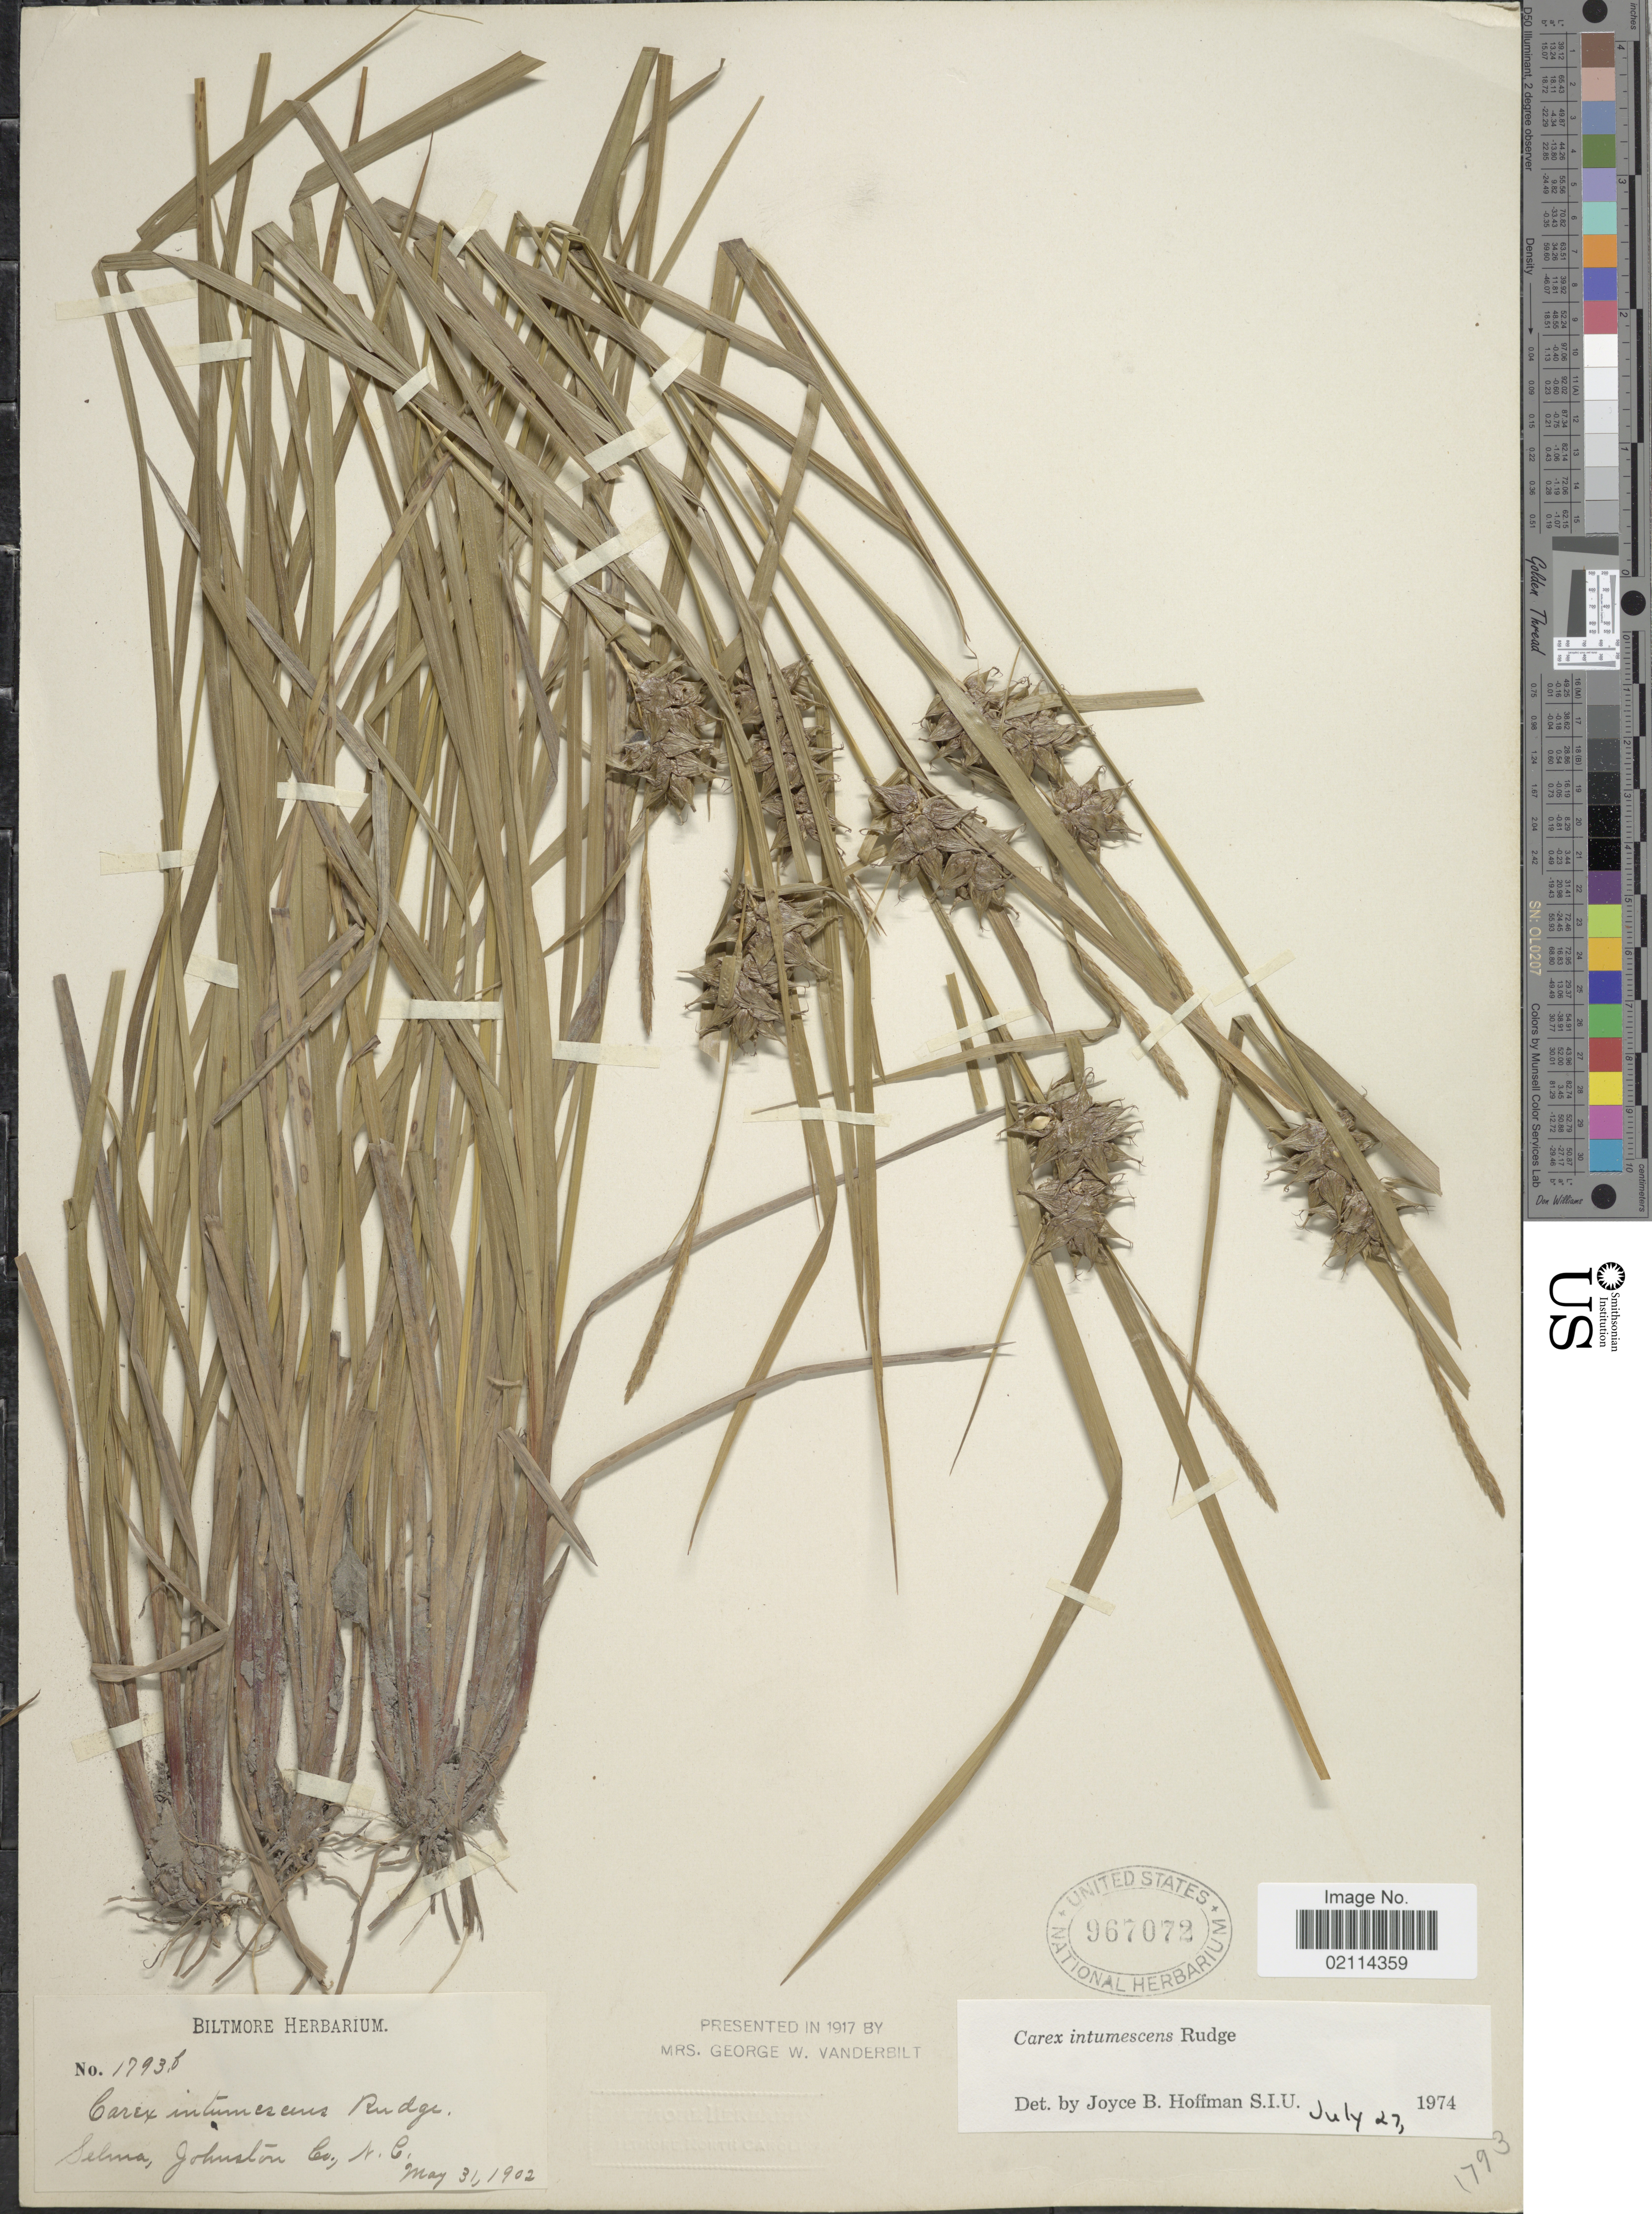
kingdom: Plantae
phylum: Tracheophyta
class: Liliopsida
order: Poales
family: Cyperaceae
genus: Carex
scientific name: Carex intumescens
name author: Rudge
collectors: ex herb. Biltmore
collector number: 1793b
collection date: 1902-05-31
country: United States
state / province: North Carolina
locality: Selma, Johnston Co.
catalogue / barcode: US 967072